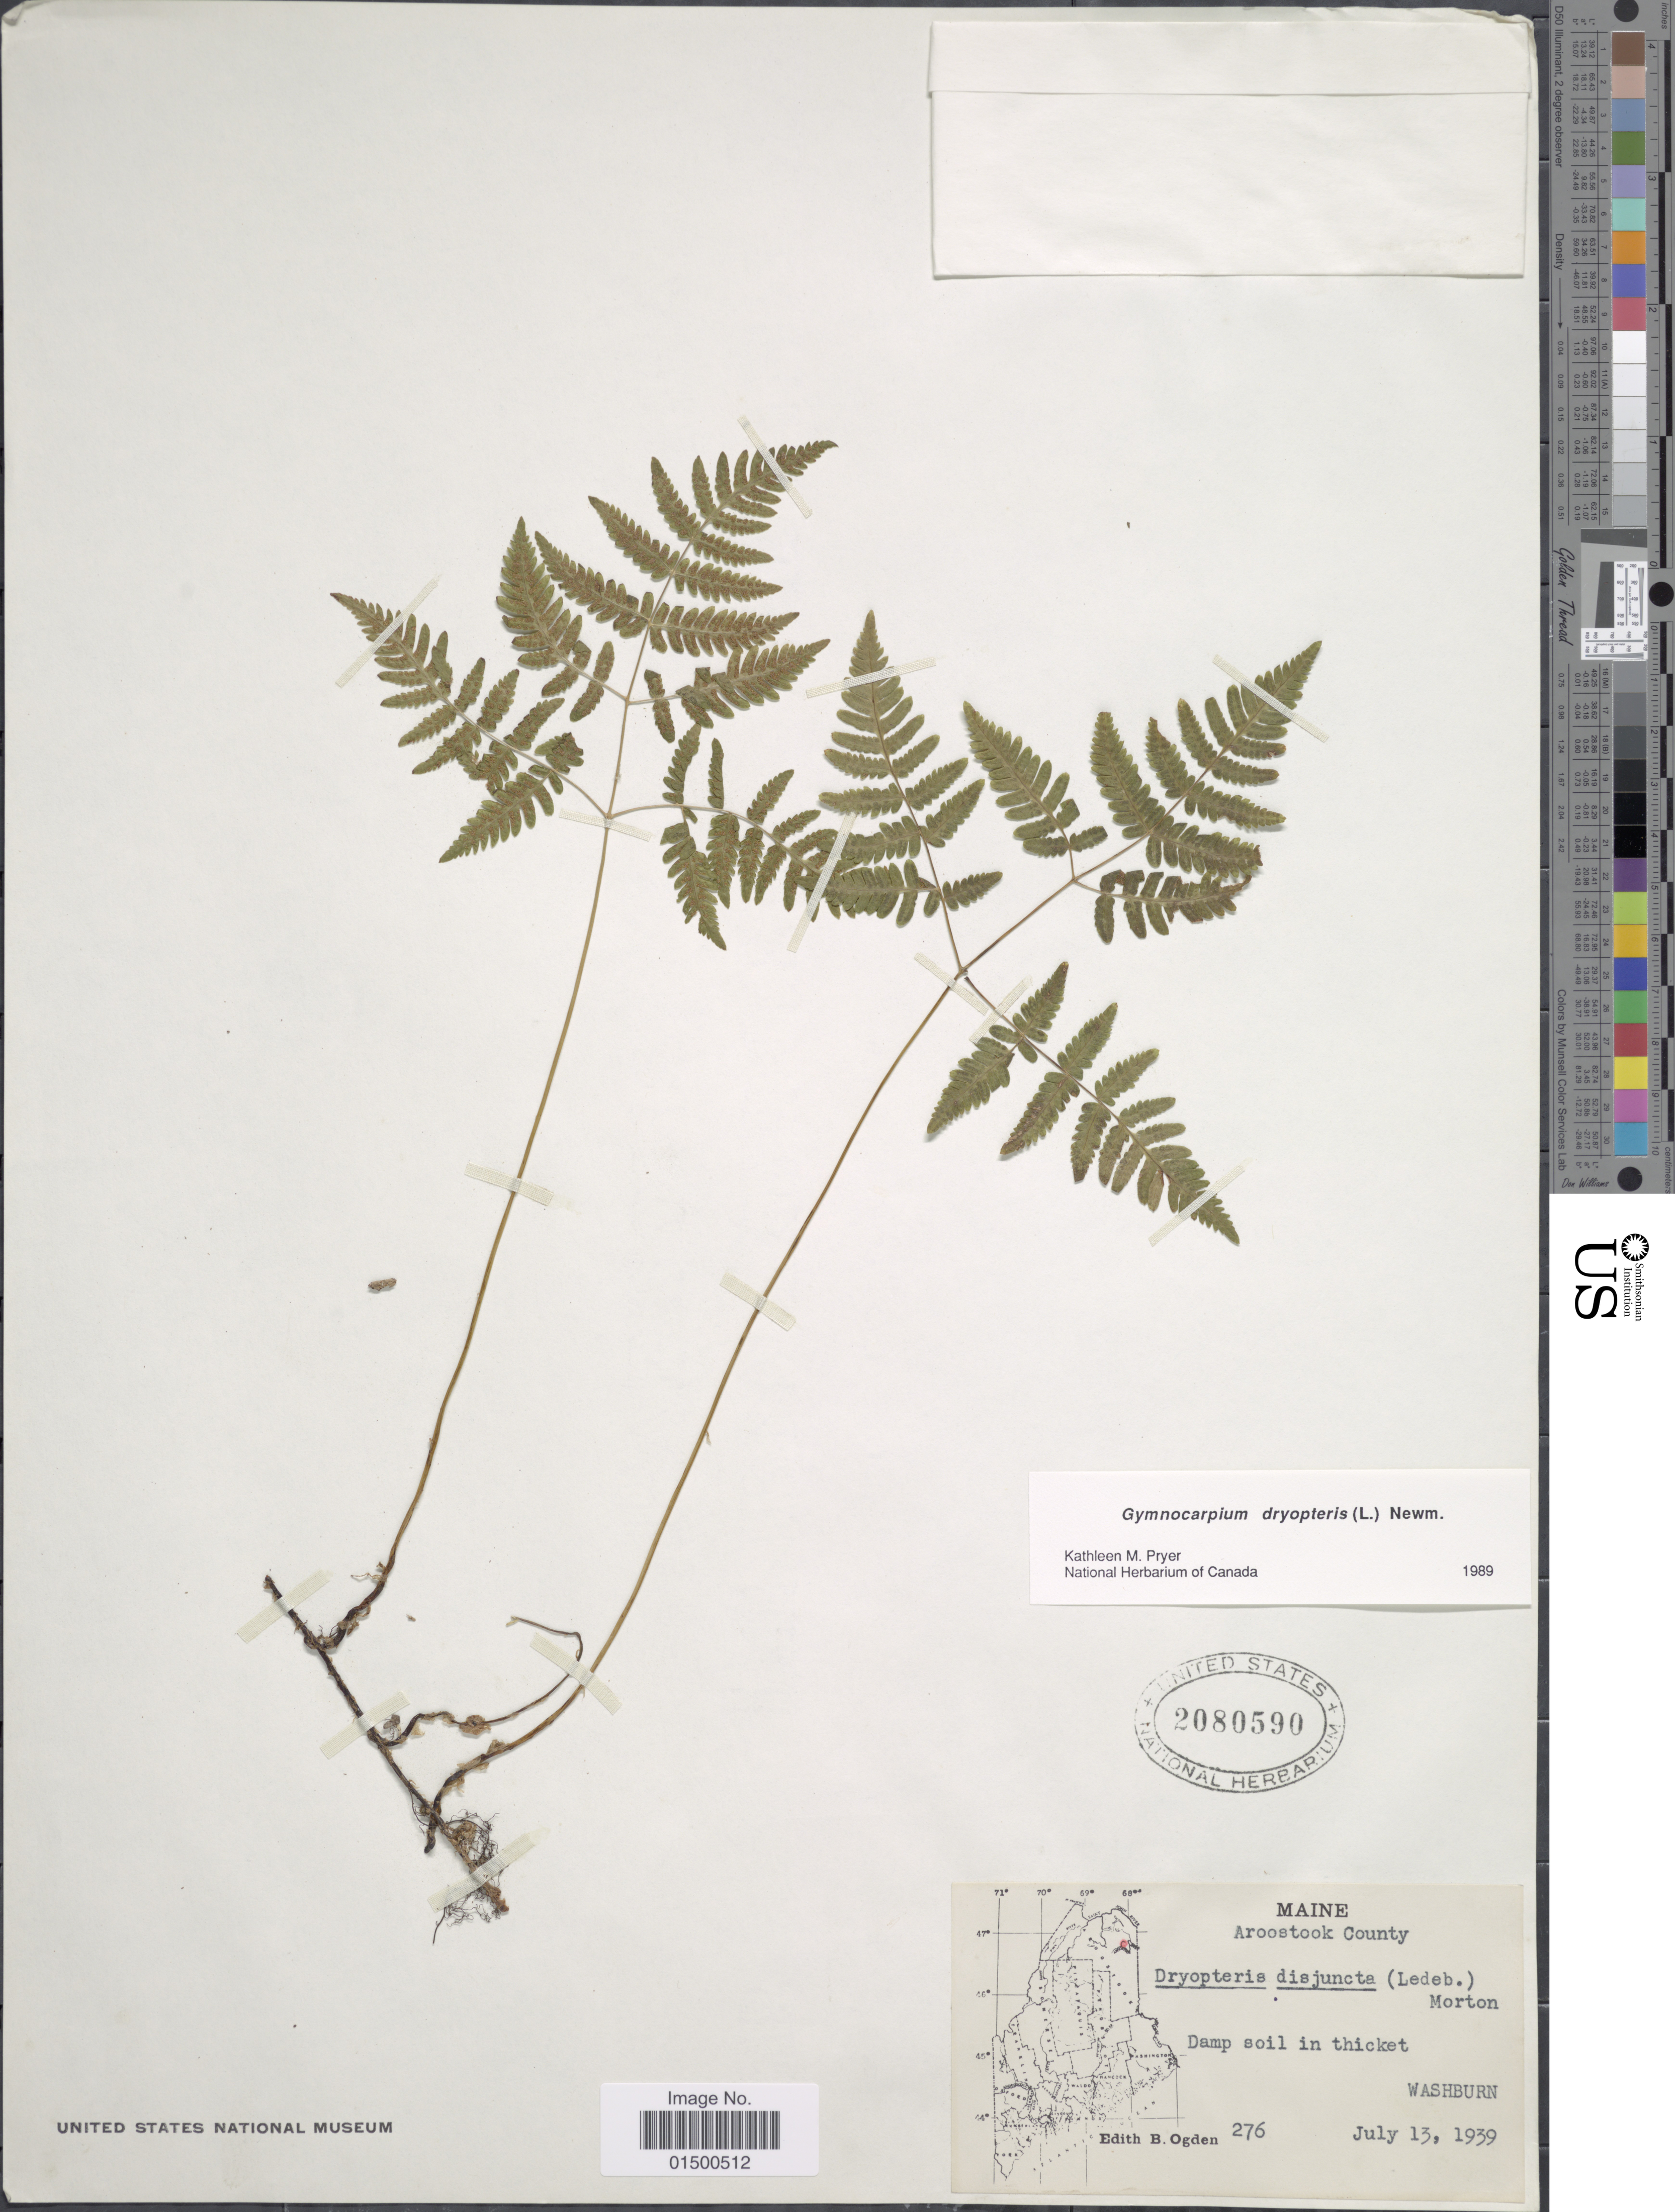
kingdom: Plantae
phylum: Tracheophyta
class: Polypodiopsida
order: Polypodiales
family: Cystopteridaceae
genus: Gymnocarpium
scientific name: Gymnocarpium dryopteris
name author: (L.) Newman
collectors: E. Ogden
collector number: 276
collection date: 1939-07-13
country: United States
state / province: Maine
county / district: Aroostook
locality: damp soil in thicket, Washburn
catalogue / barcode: US 2080590